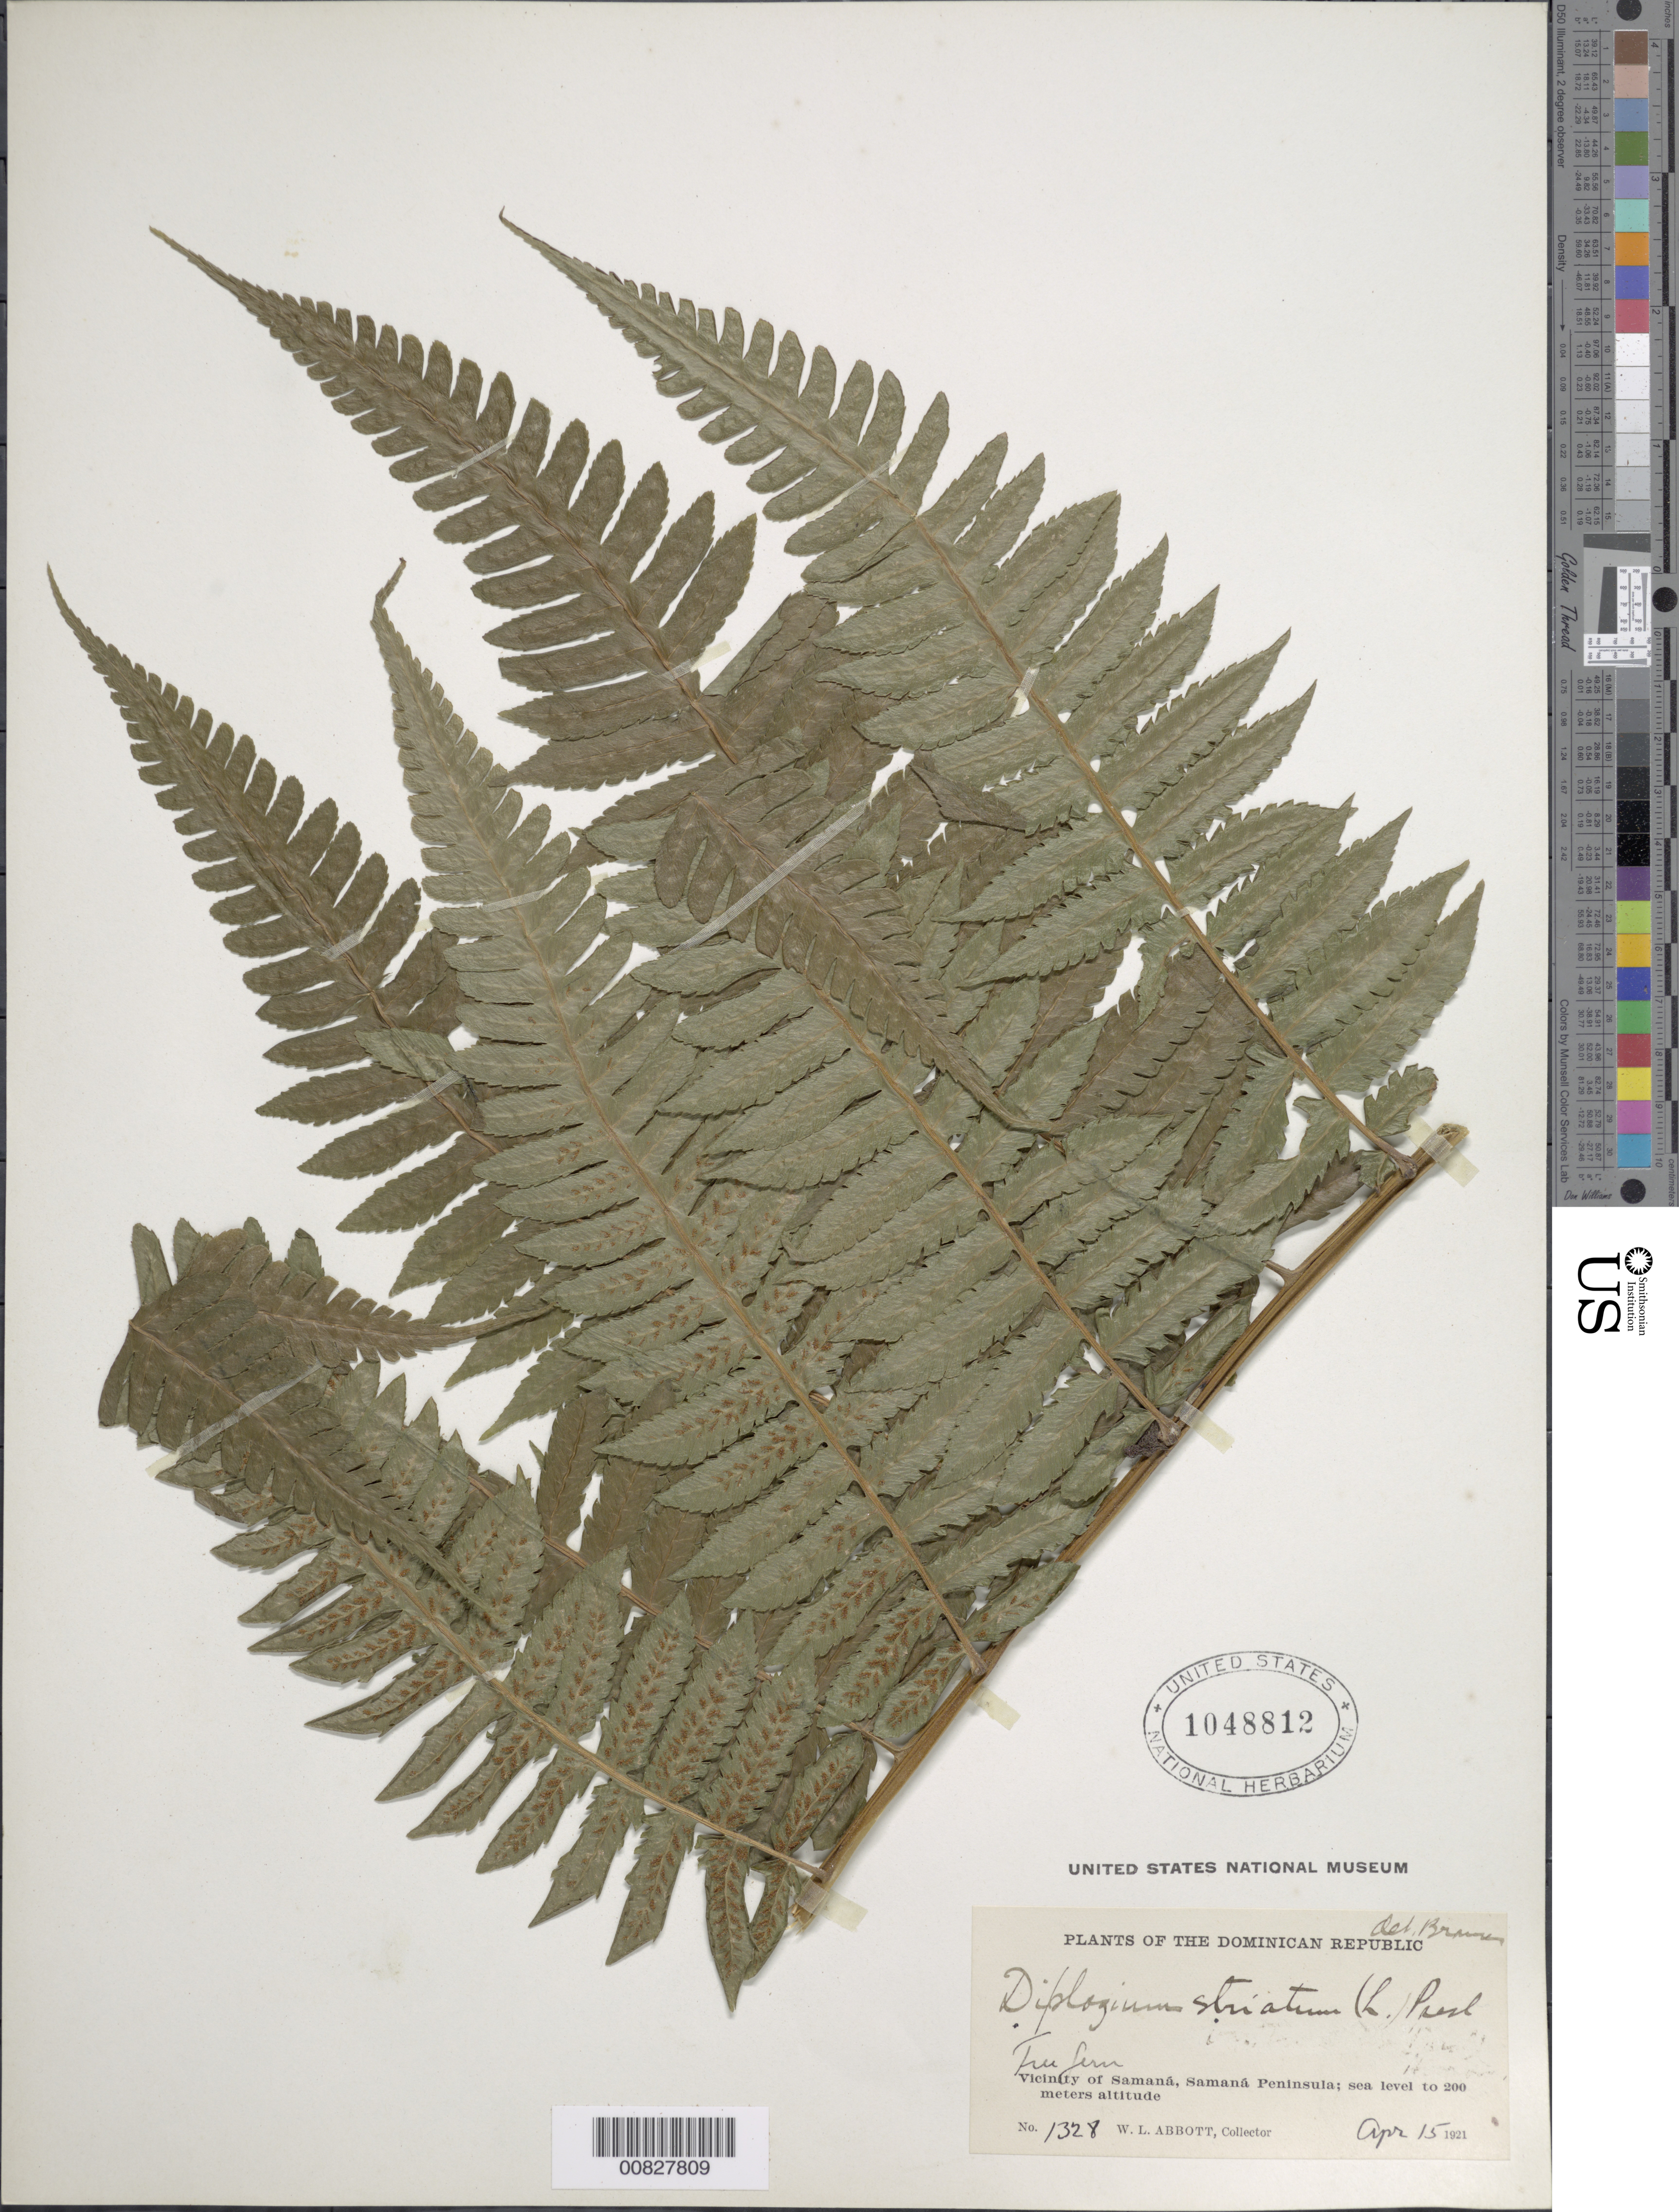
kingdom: Plantae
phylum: Tracheophyta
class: Polypodiopsida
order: Polypodiales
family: Athyriaceae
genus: Diplazium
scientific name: Diplazium striatum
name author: (L.) C. Presl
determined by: Brause, G. G. W.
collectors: W. L. Abbott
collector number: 1328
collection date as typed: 15 Apr 1921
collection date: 1921-04-15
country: Dominican Republic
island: Hispaniola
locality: Samaná vicinity, Samaná Peninsula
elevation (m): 0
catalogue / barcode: US 1048812